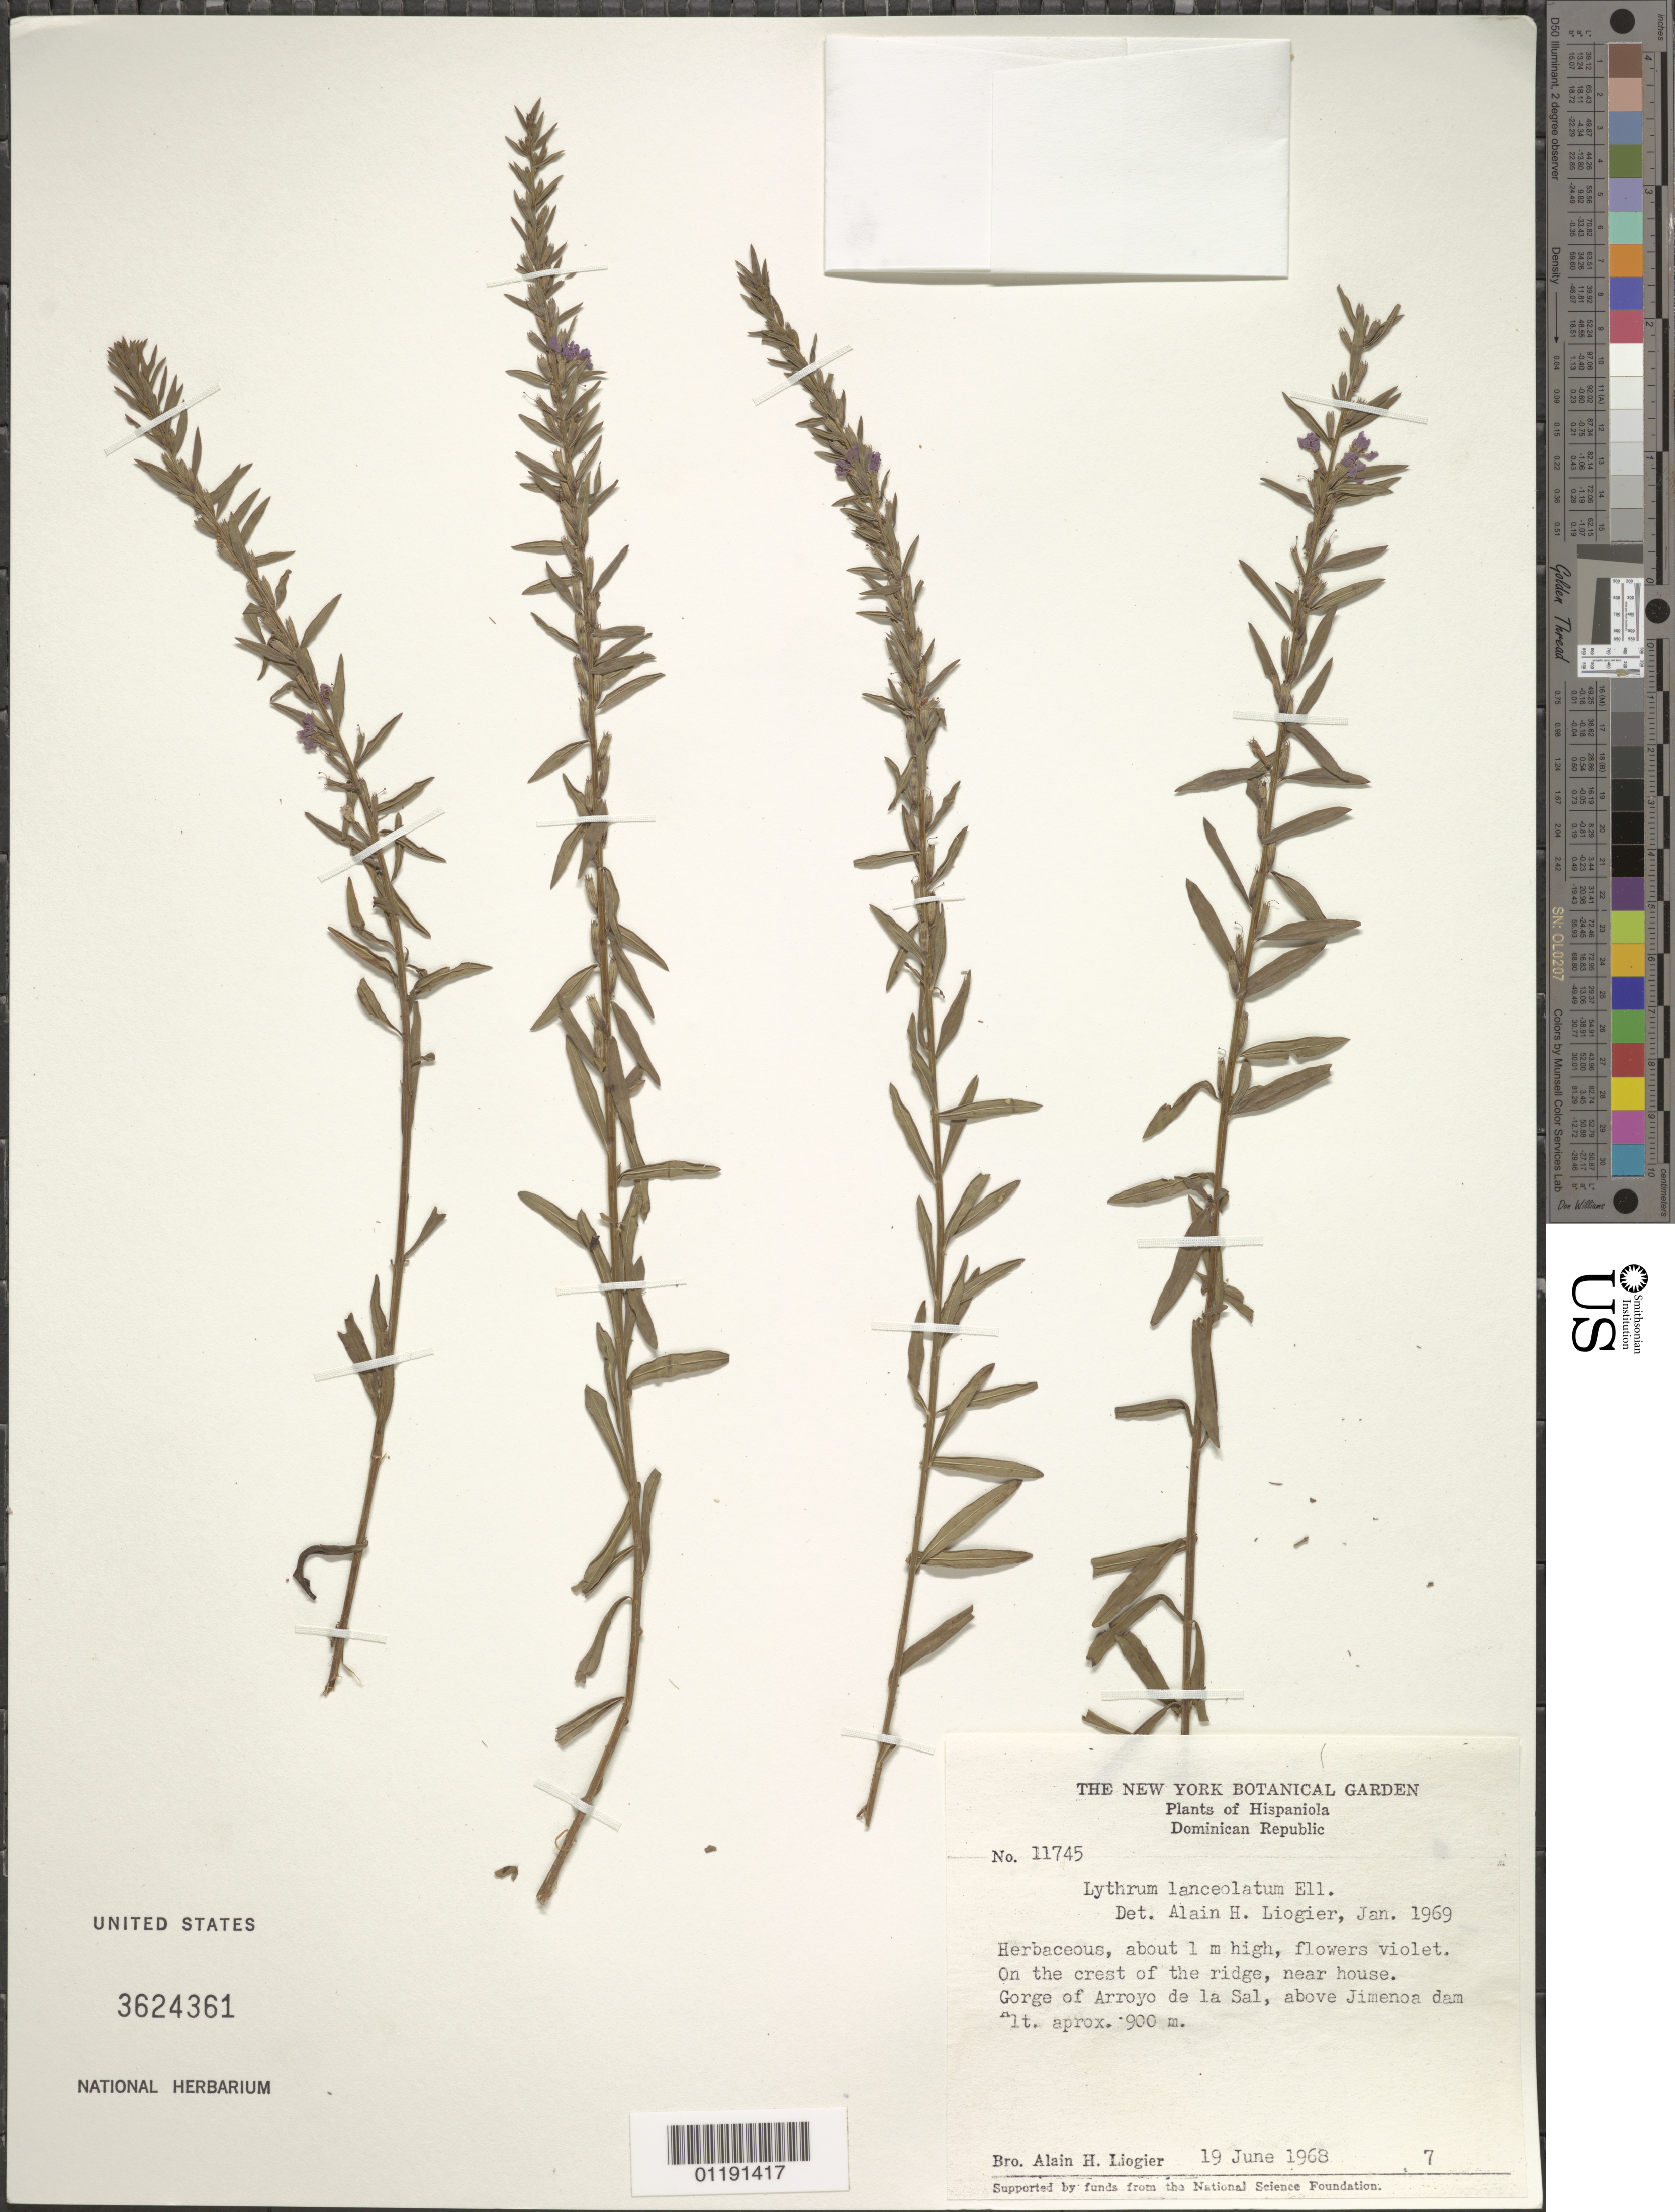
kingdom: Plantae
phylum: Tracheophyta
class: Magnoliopsida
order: Myrtales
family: Lythraceae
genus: Lythrum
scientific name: Lythrum lanceolatum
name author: Elliott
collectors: A. H. Liogier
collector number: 11745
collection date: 1968-06-19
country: Dominican Republic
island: Hispaniola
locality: Gorge of Arroyo de la Sal, above Jimenoa dam.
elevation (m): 900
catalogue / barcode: US 3624361